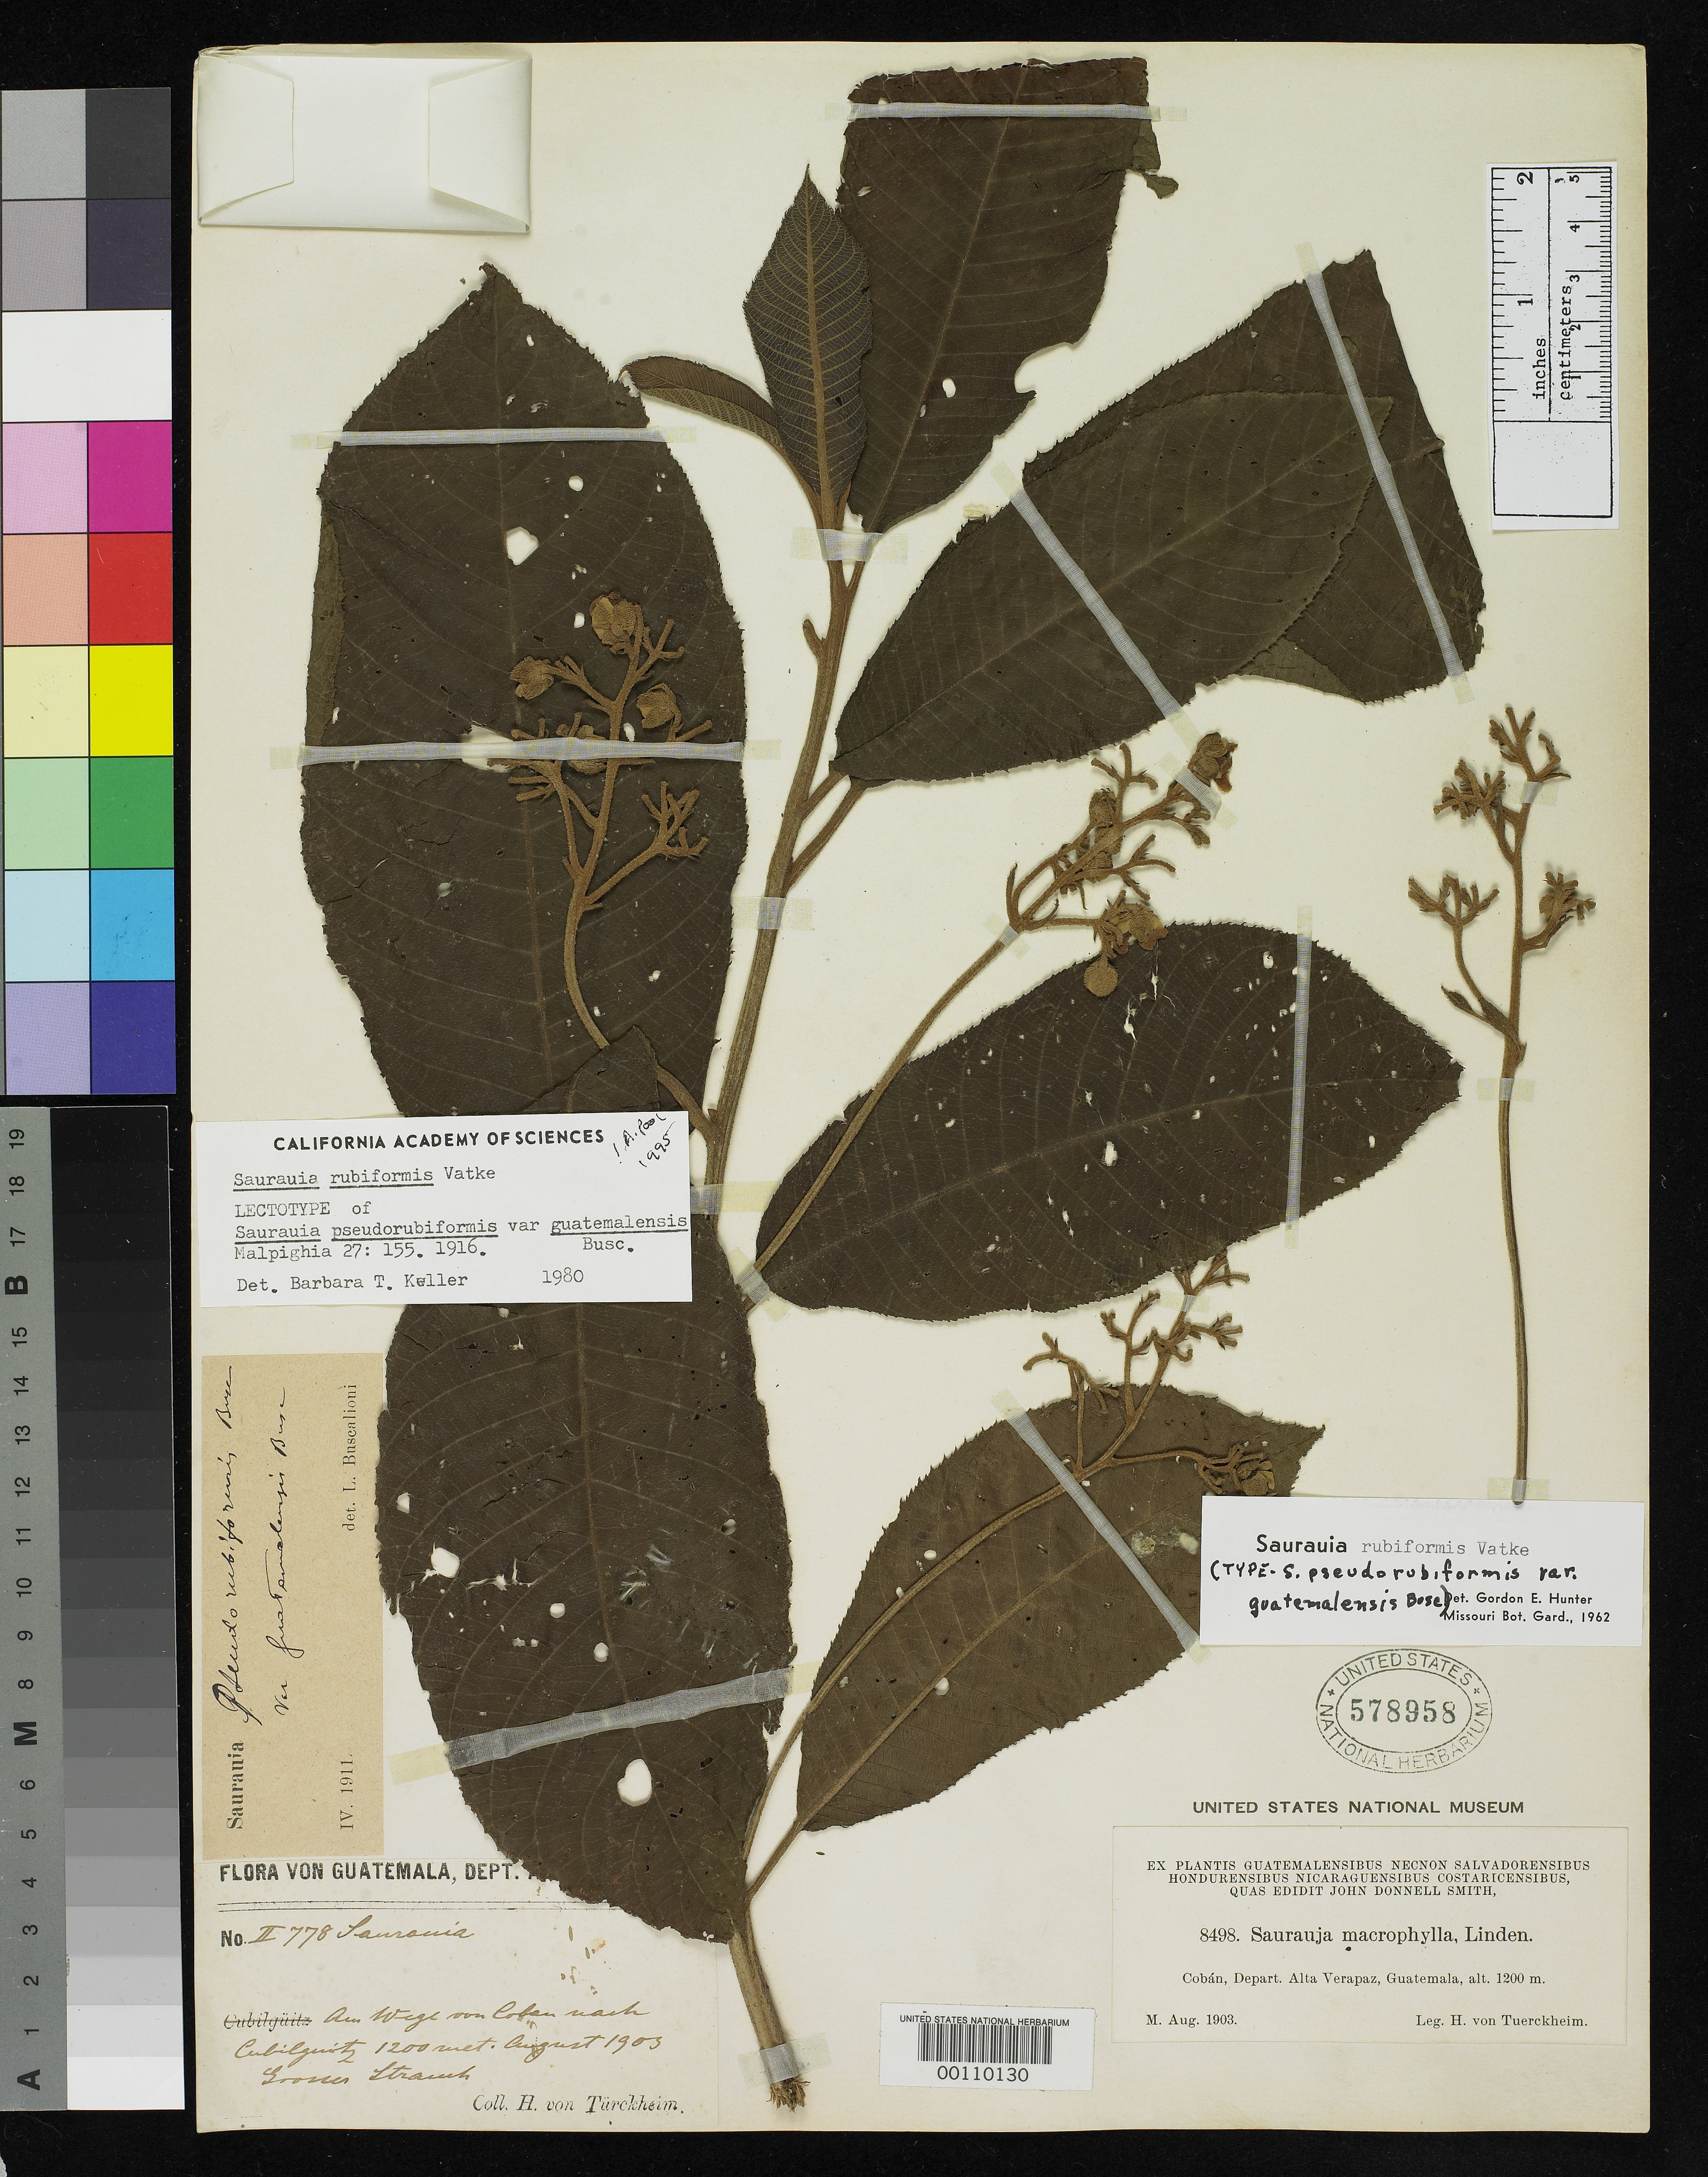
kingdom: Plantae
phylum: Tracheophyta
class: Magnoliopsida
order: Ericales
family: Actinidiaceae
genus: Saurauia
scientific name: Saurauia pseudorubiformis var. guatemalensis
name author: Buscal.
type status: Isotype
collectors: H. von Türckheim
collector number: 8498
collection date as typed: Aug 1903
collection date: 1903-08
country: Guatemala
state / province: Alta Verapaz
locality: Cobán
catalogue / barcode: US 578958